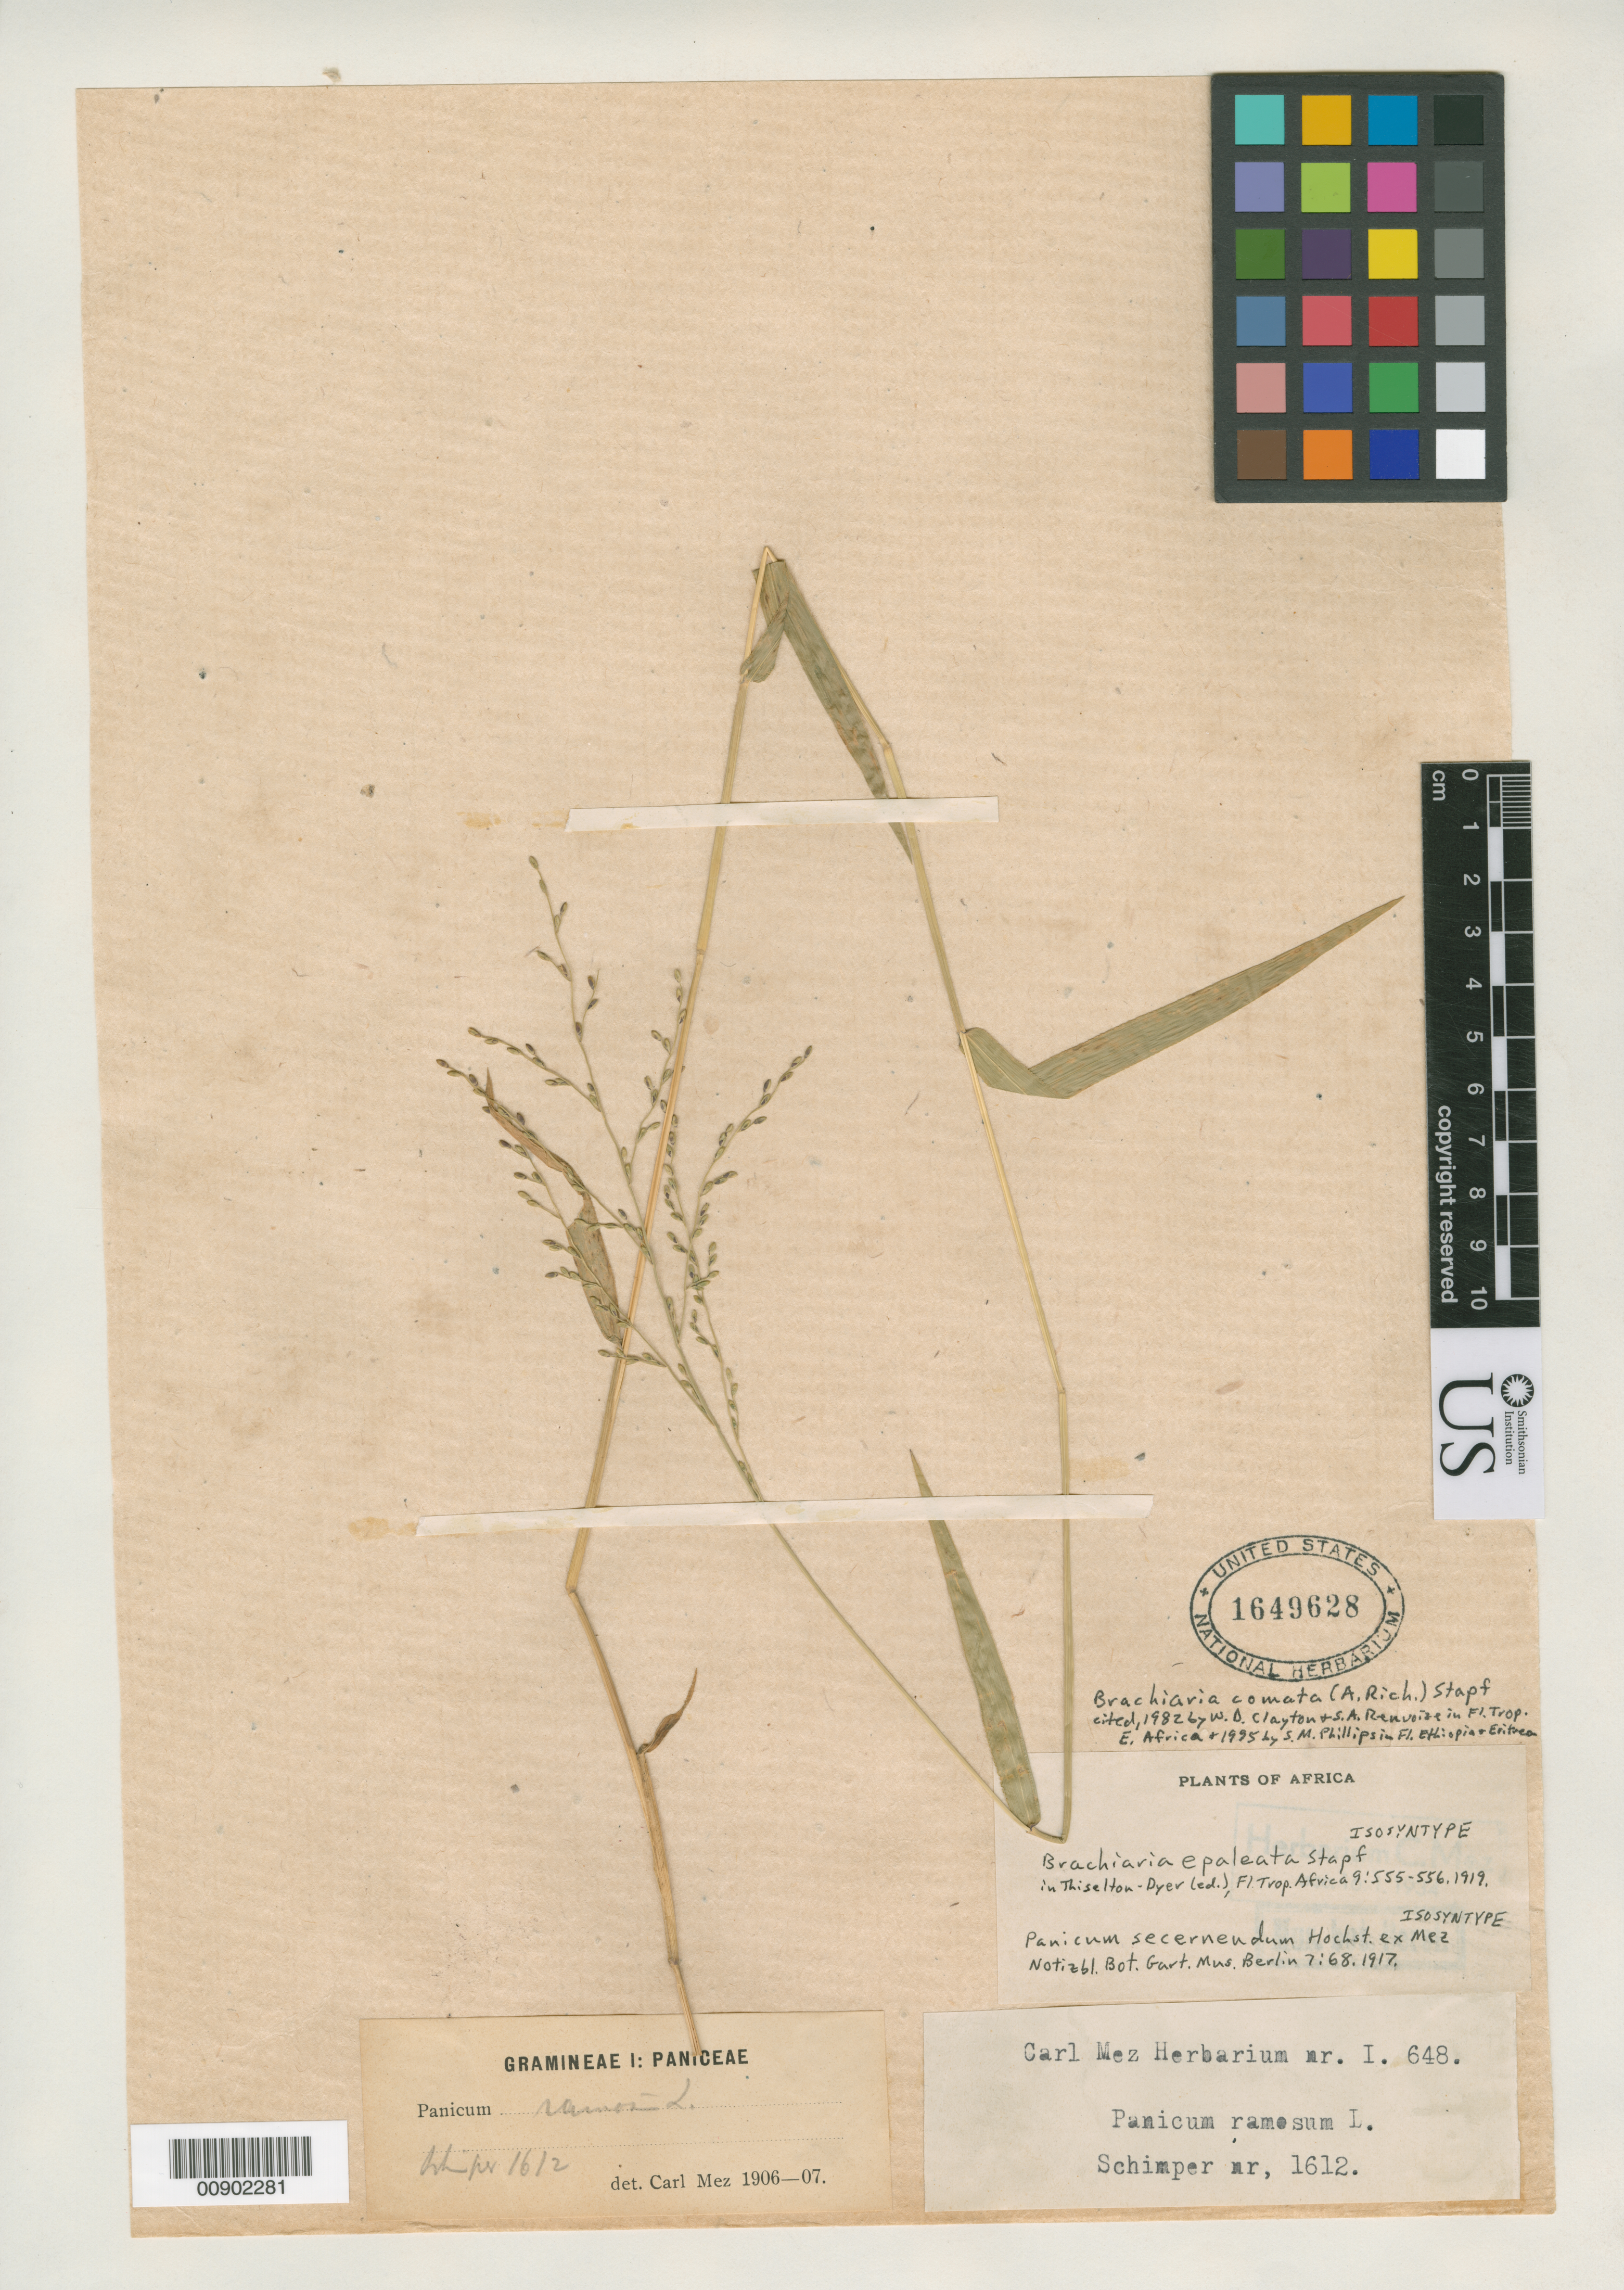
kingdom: Plantae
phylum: Tracheophyta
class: Liliopsida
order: Poales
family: Poaceae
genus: Panicum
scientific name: Panicum secernendum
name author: Hochst. ex Mez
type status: Isosyntype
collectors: G. W. Schimper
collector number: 1612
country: Ethiopia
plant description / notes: Also a type of Brachiaria epaleata Stapf.; Also a type of Panicum secernendum Hochst. ex Mez.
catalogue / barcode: US 1649628